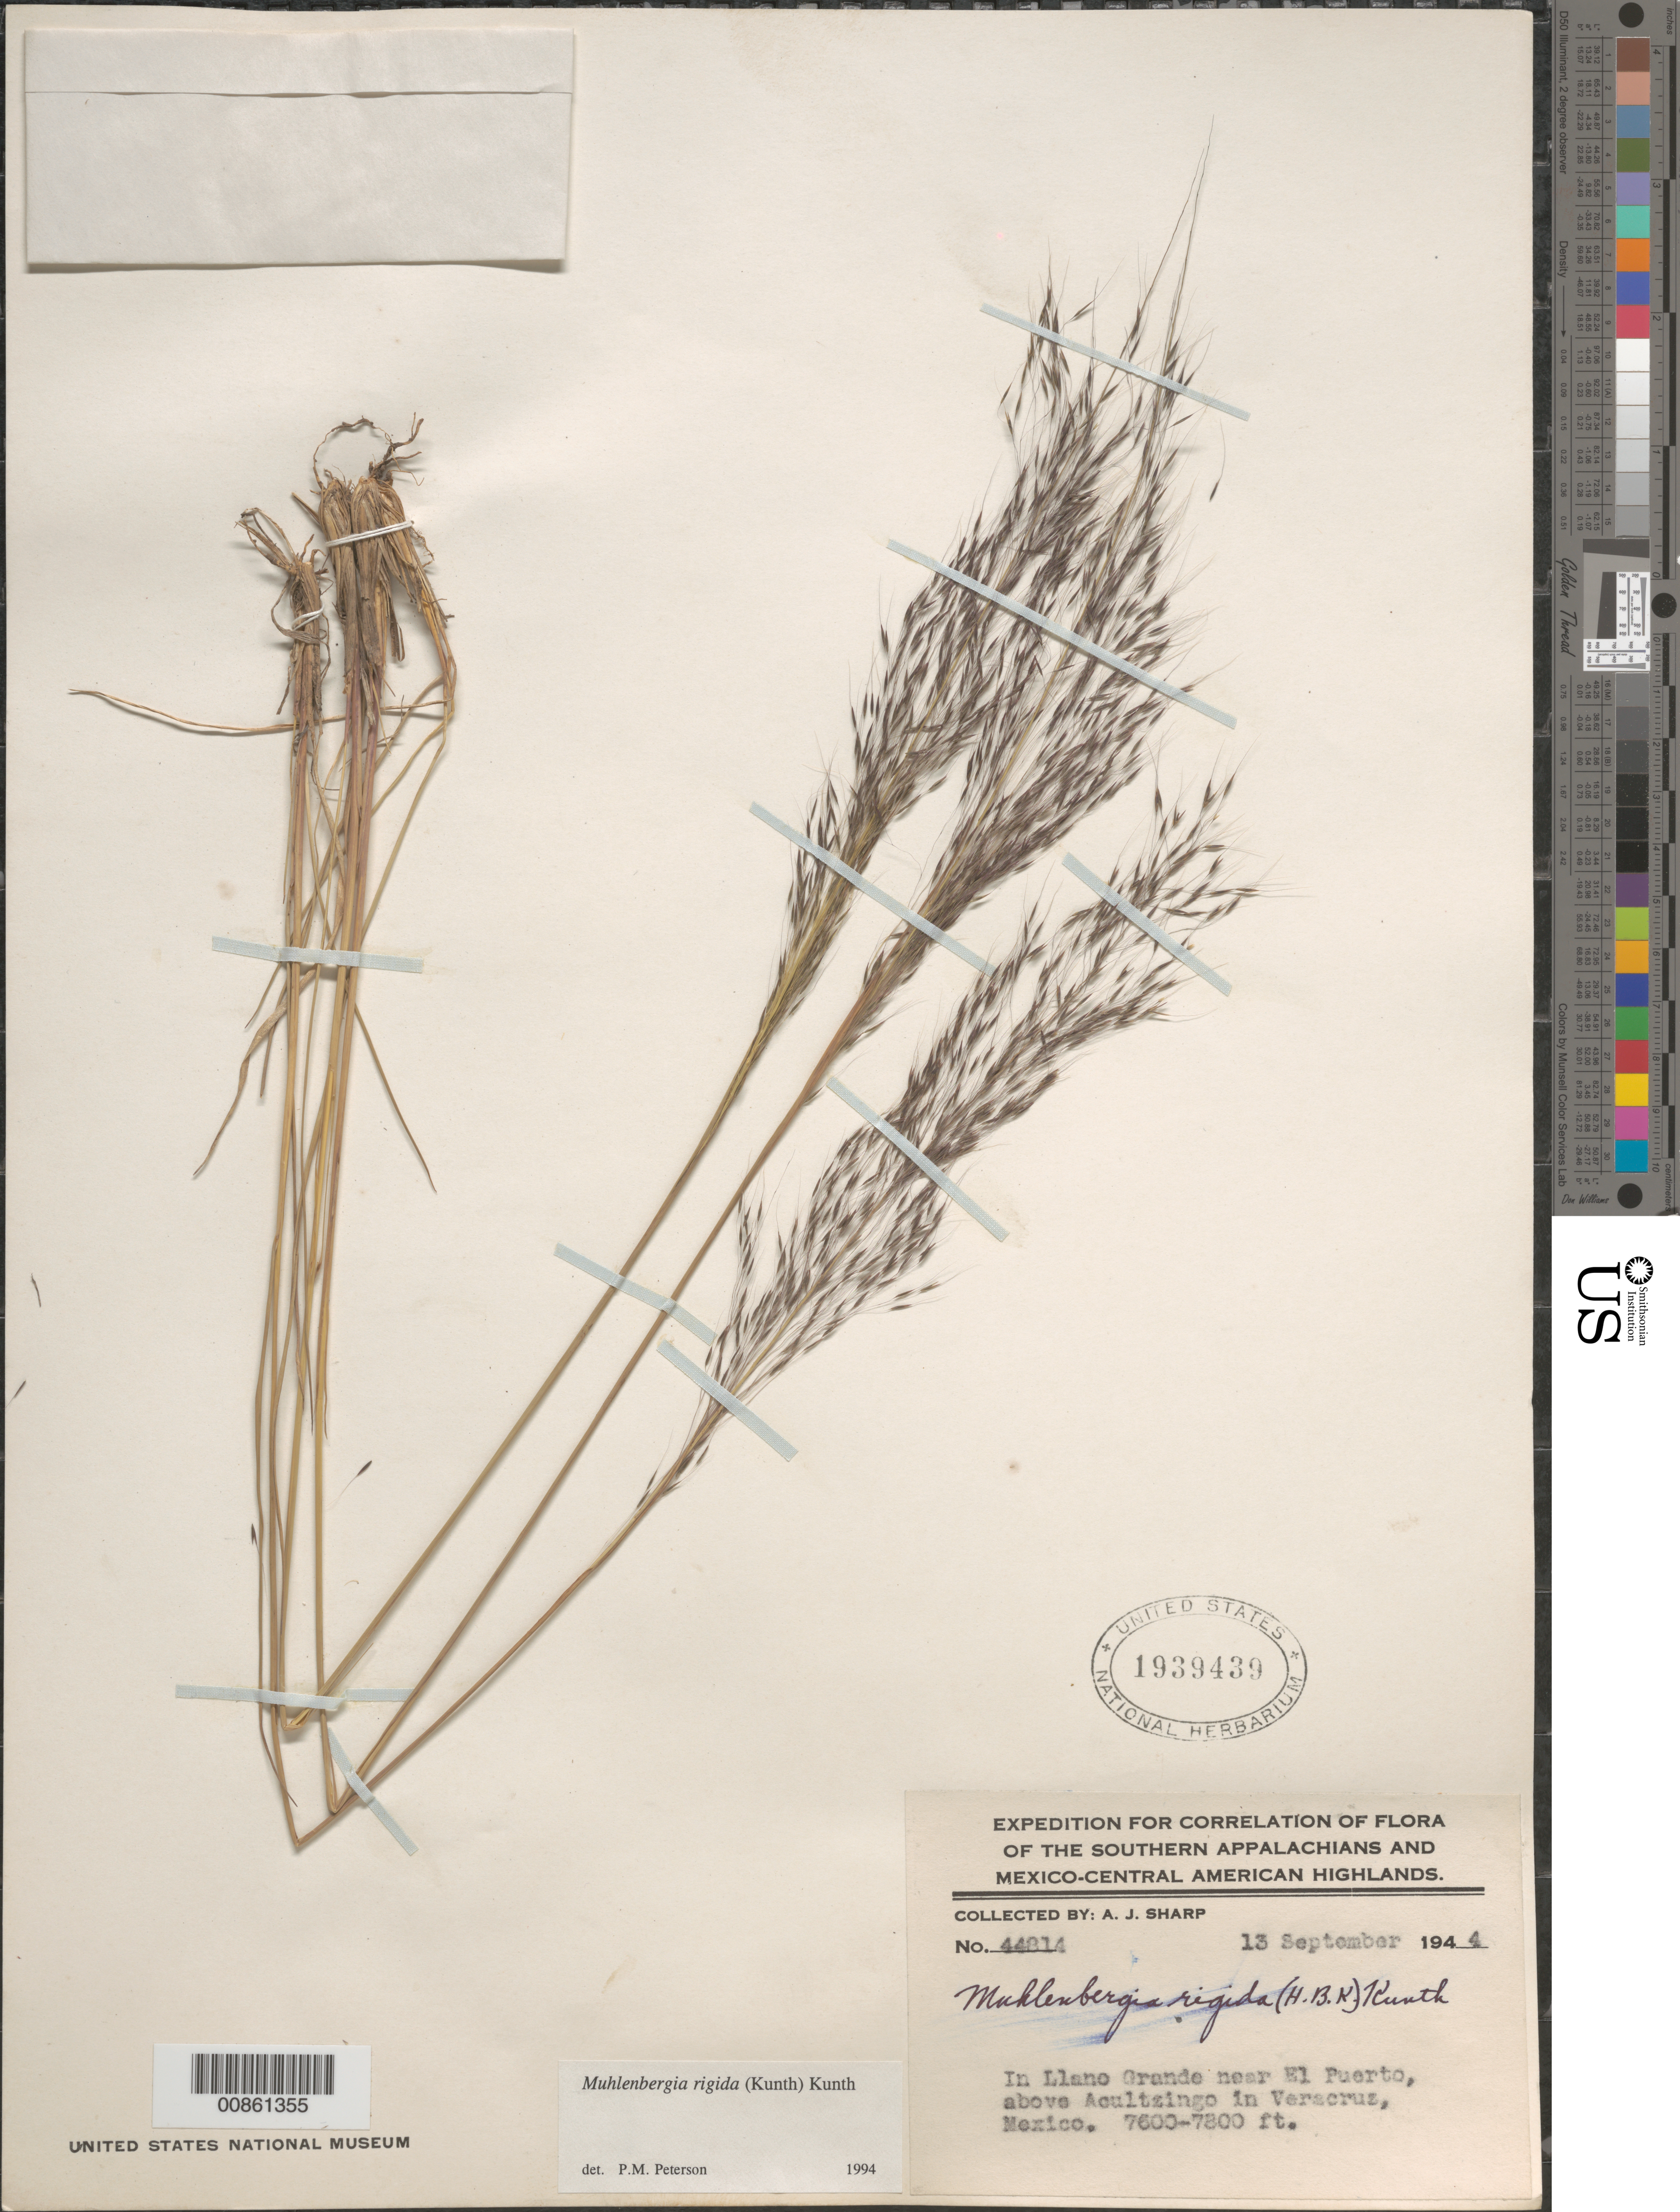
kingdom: Plantae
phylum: Tracheophyta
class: Liliopsida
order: Poales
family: Poaceae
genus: Muhlenbergia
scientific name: Muhlenbergia rigida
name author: (Kunth) Kunth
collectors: A. J. Sharp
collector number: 44814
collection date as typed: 13 Sep 1944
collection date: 1944-09-13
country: Mexico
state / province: Veracruz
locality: In Llano Grande near El Puerto, above Acultzingo, Ver.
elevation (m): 2316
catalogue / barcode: US 1939439